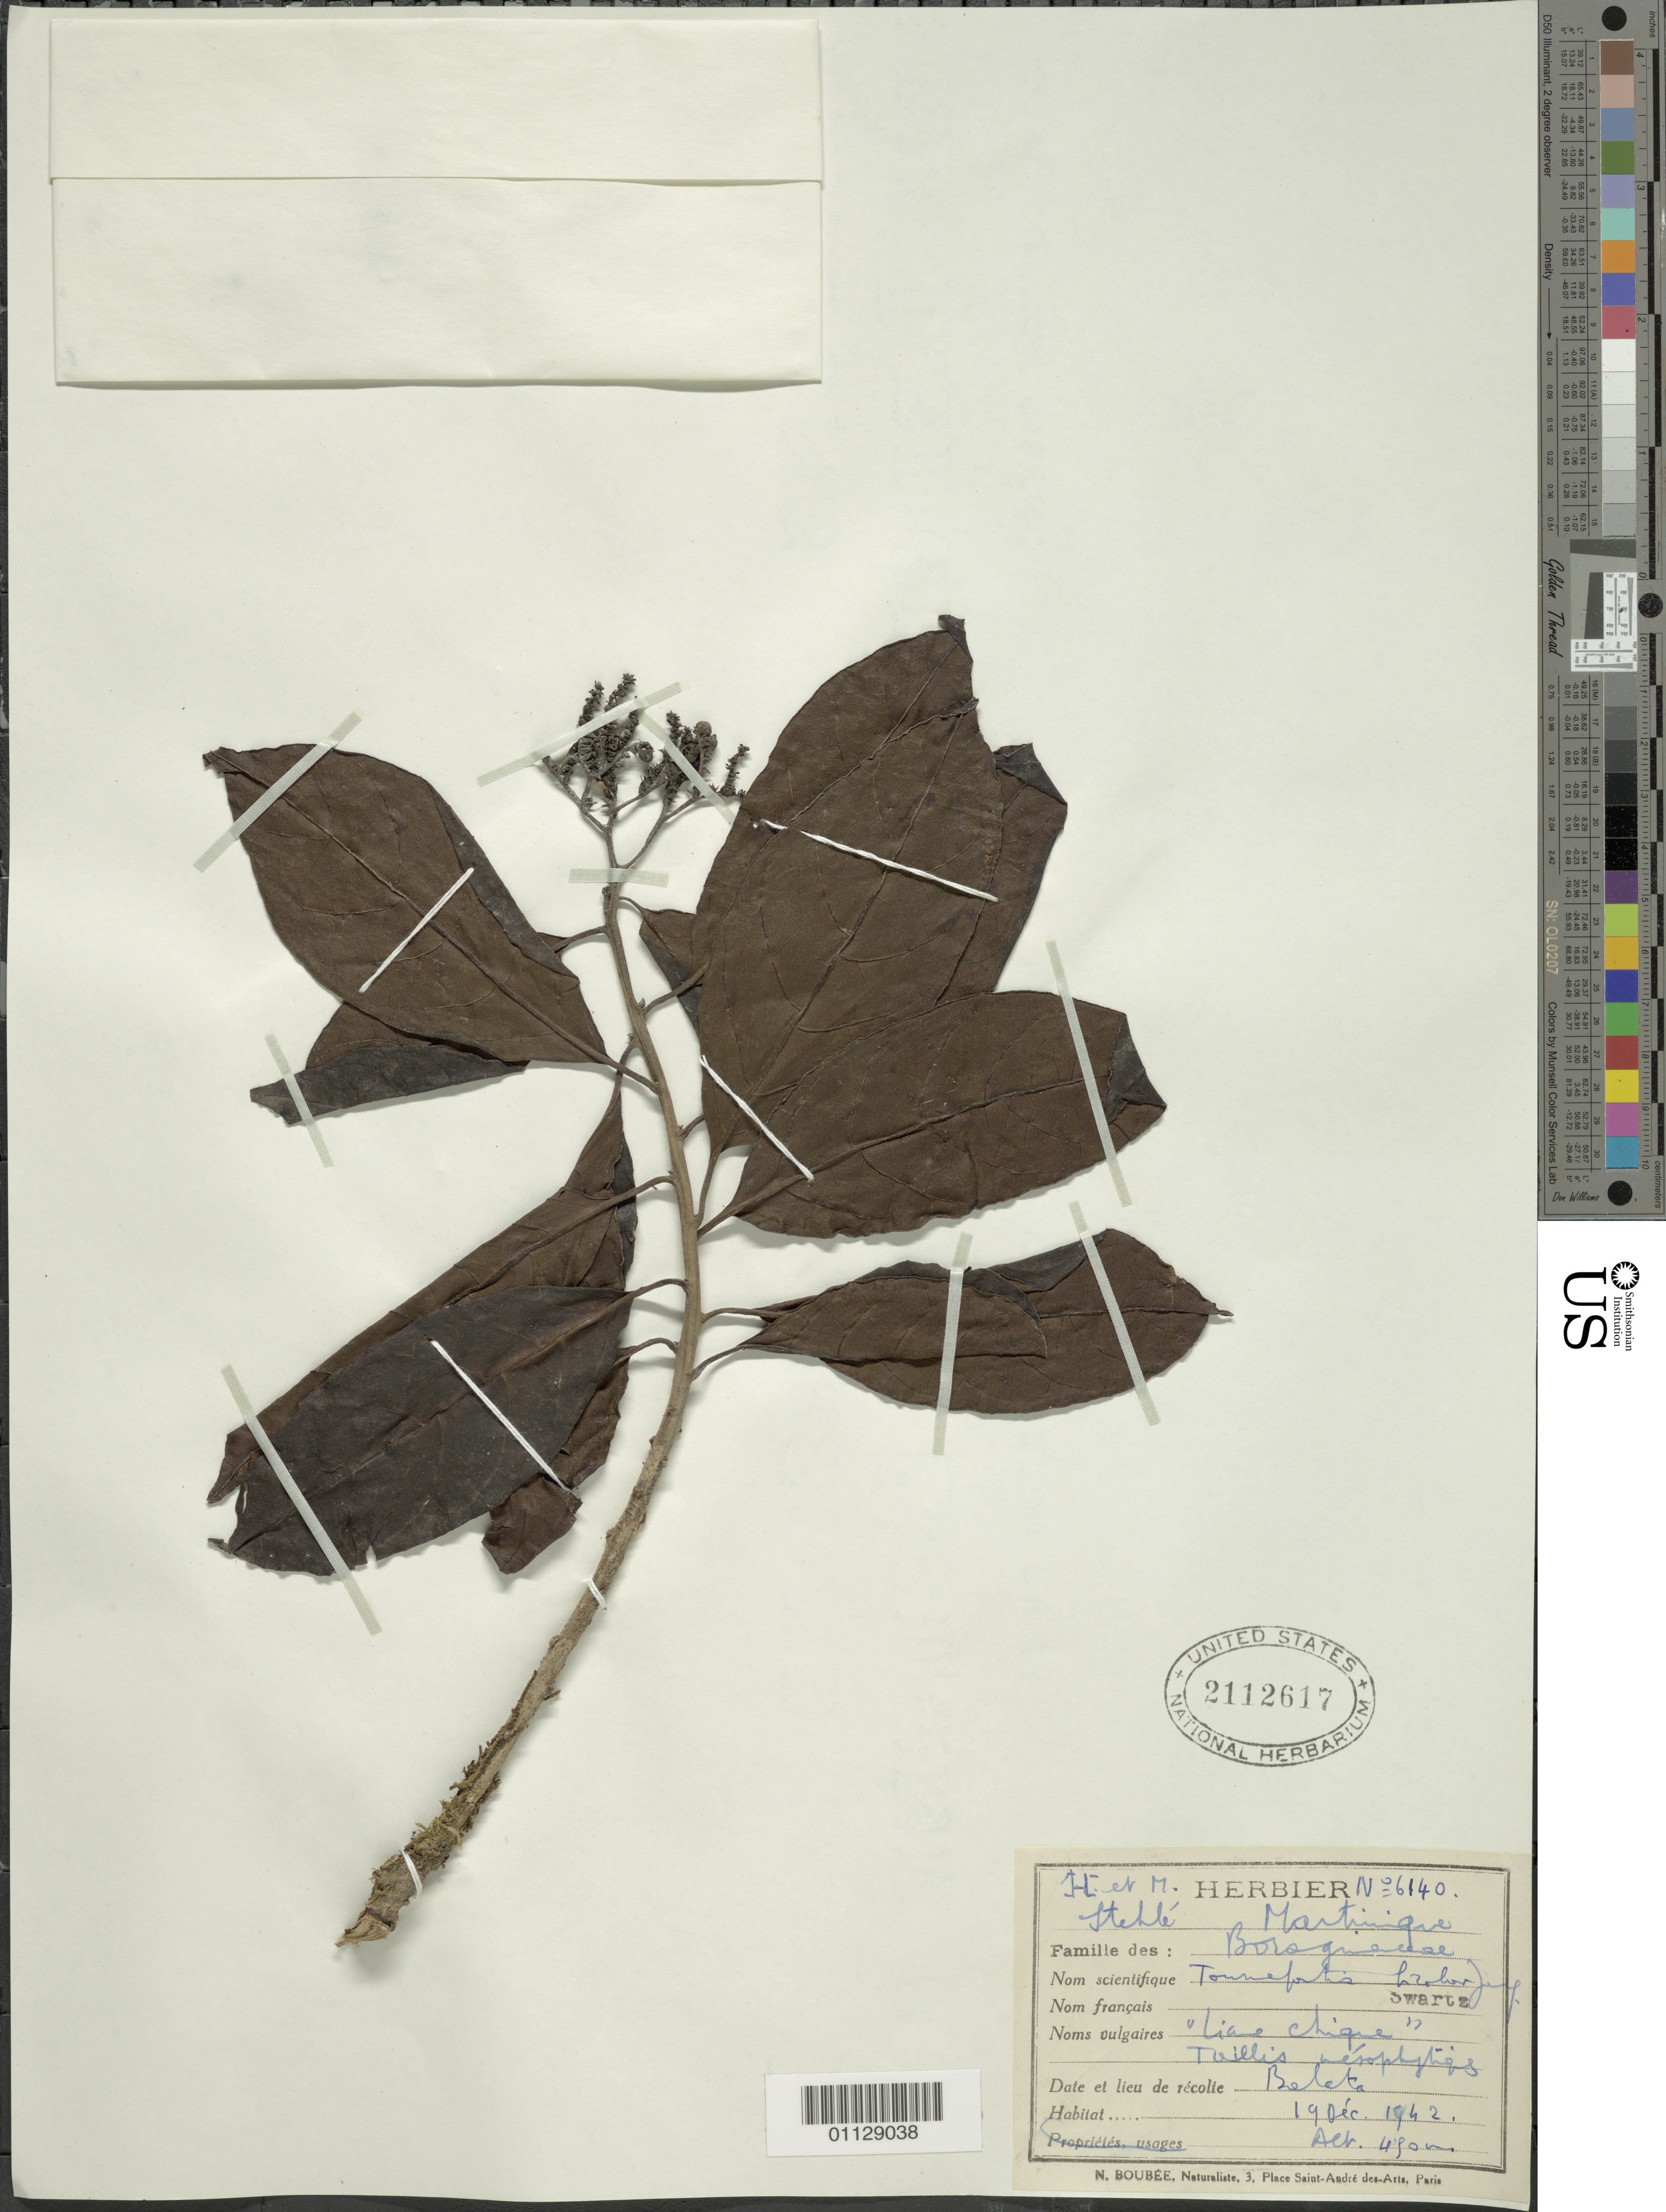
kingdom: Plantae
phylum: Tracheophyta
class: Magnoliopsida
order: Boraginales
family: Heliotropiaceae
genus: Tournefortia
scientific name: Tournefortia bicolor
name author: Sw.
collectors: H. Stehlé & M. Stehlé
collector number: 6140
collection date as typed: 14 Dec 1942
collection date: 1942-12-14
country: Martinique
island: Martinique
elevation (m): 149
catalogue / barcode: US 2112617